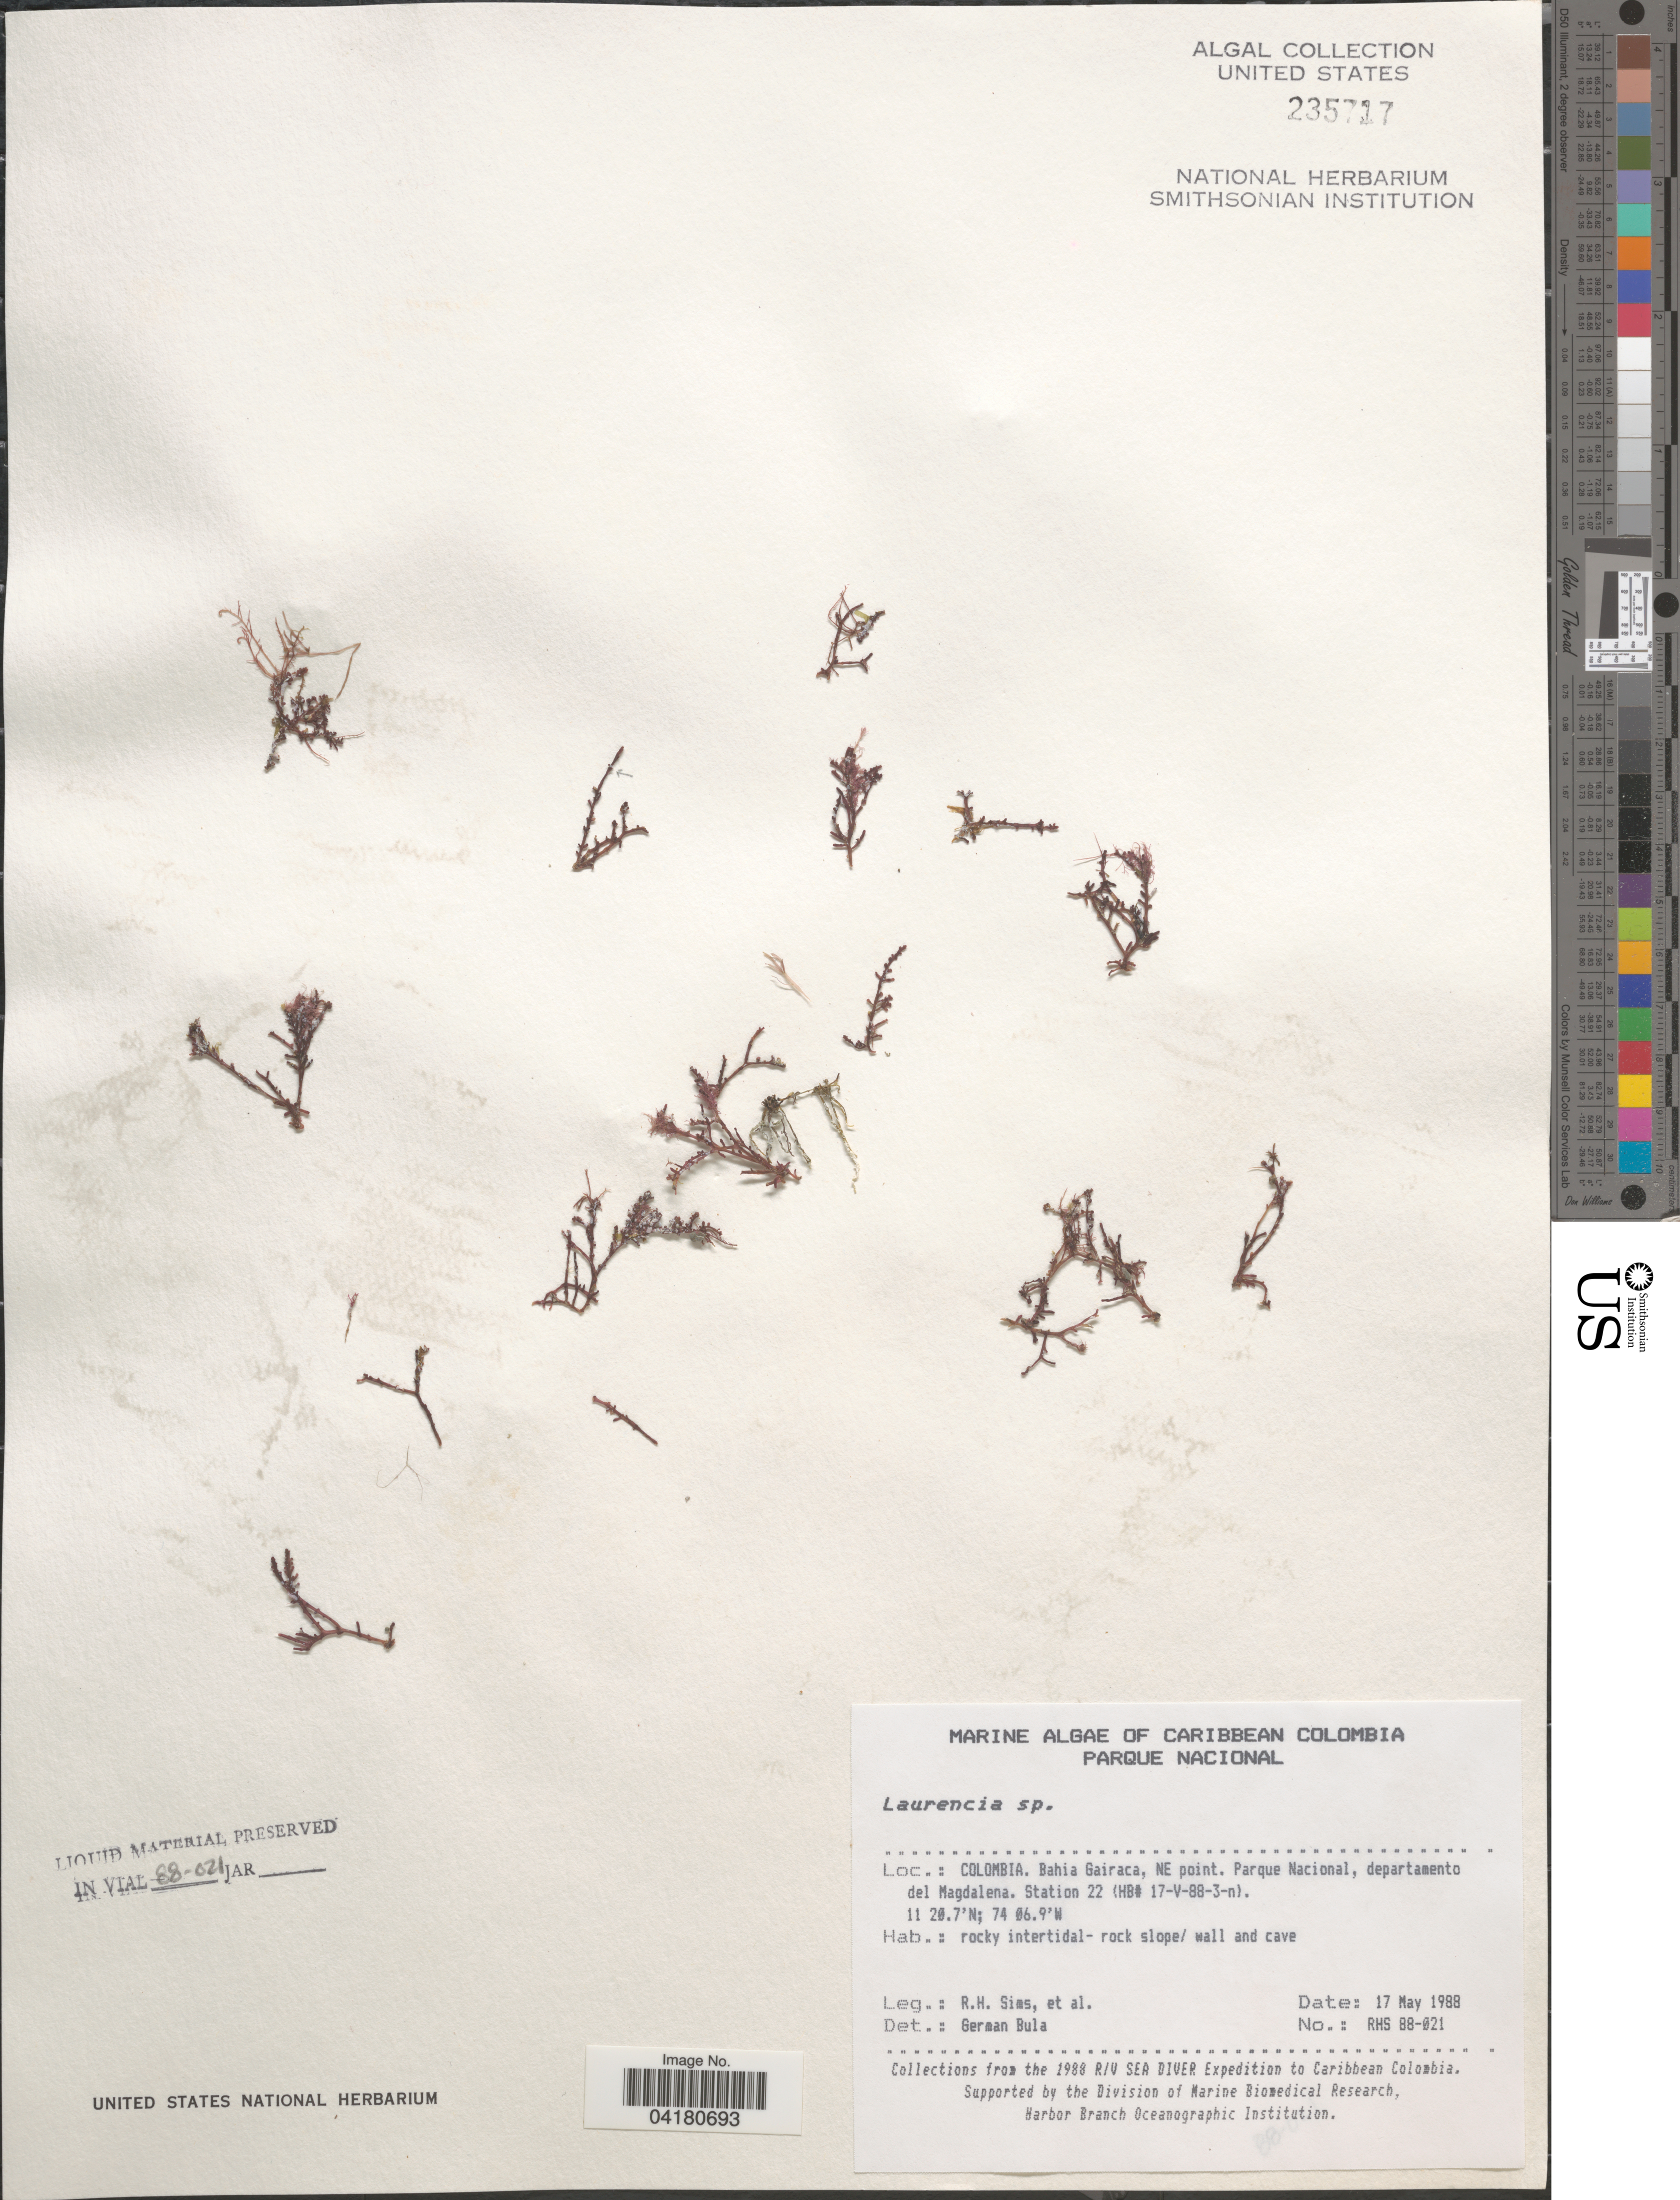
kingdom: Plantae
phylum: Rhodophyta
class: Florideophyceae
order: Ceramiales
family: Rhodomelaceae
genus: Laurencia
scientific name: Laurencia sp.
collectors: R. H. Sims & et al.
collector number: RHS88-021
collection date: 1988-05-17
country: Colombia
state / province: Magdalena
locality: Caribbean Colombia. Bahia Gairaca, NE point. Parque Nacional, departamento del Magdalena. Station 22 (HB# 17-V-88-3-n). The 1988 R/V Sea Diver Expedition to Caribbean Colombia.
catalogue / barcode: US 235717